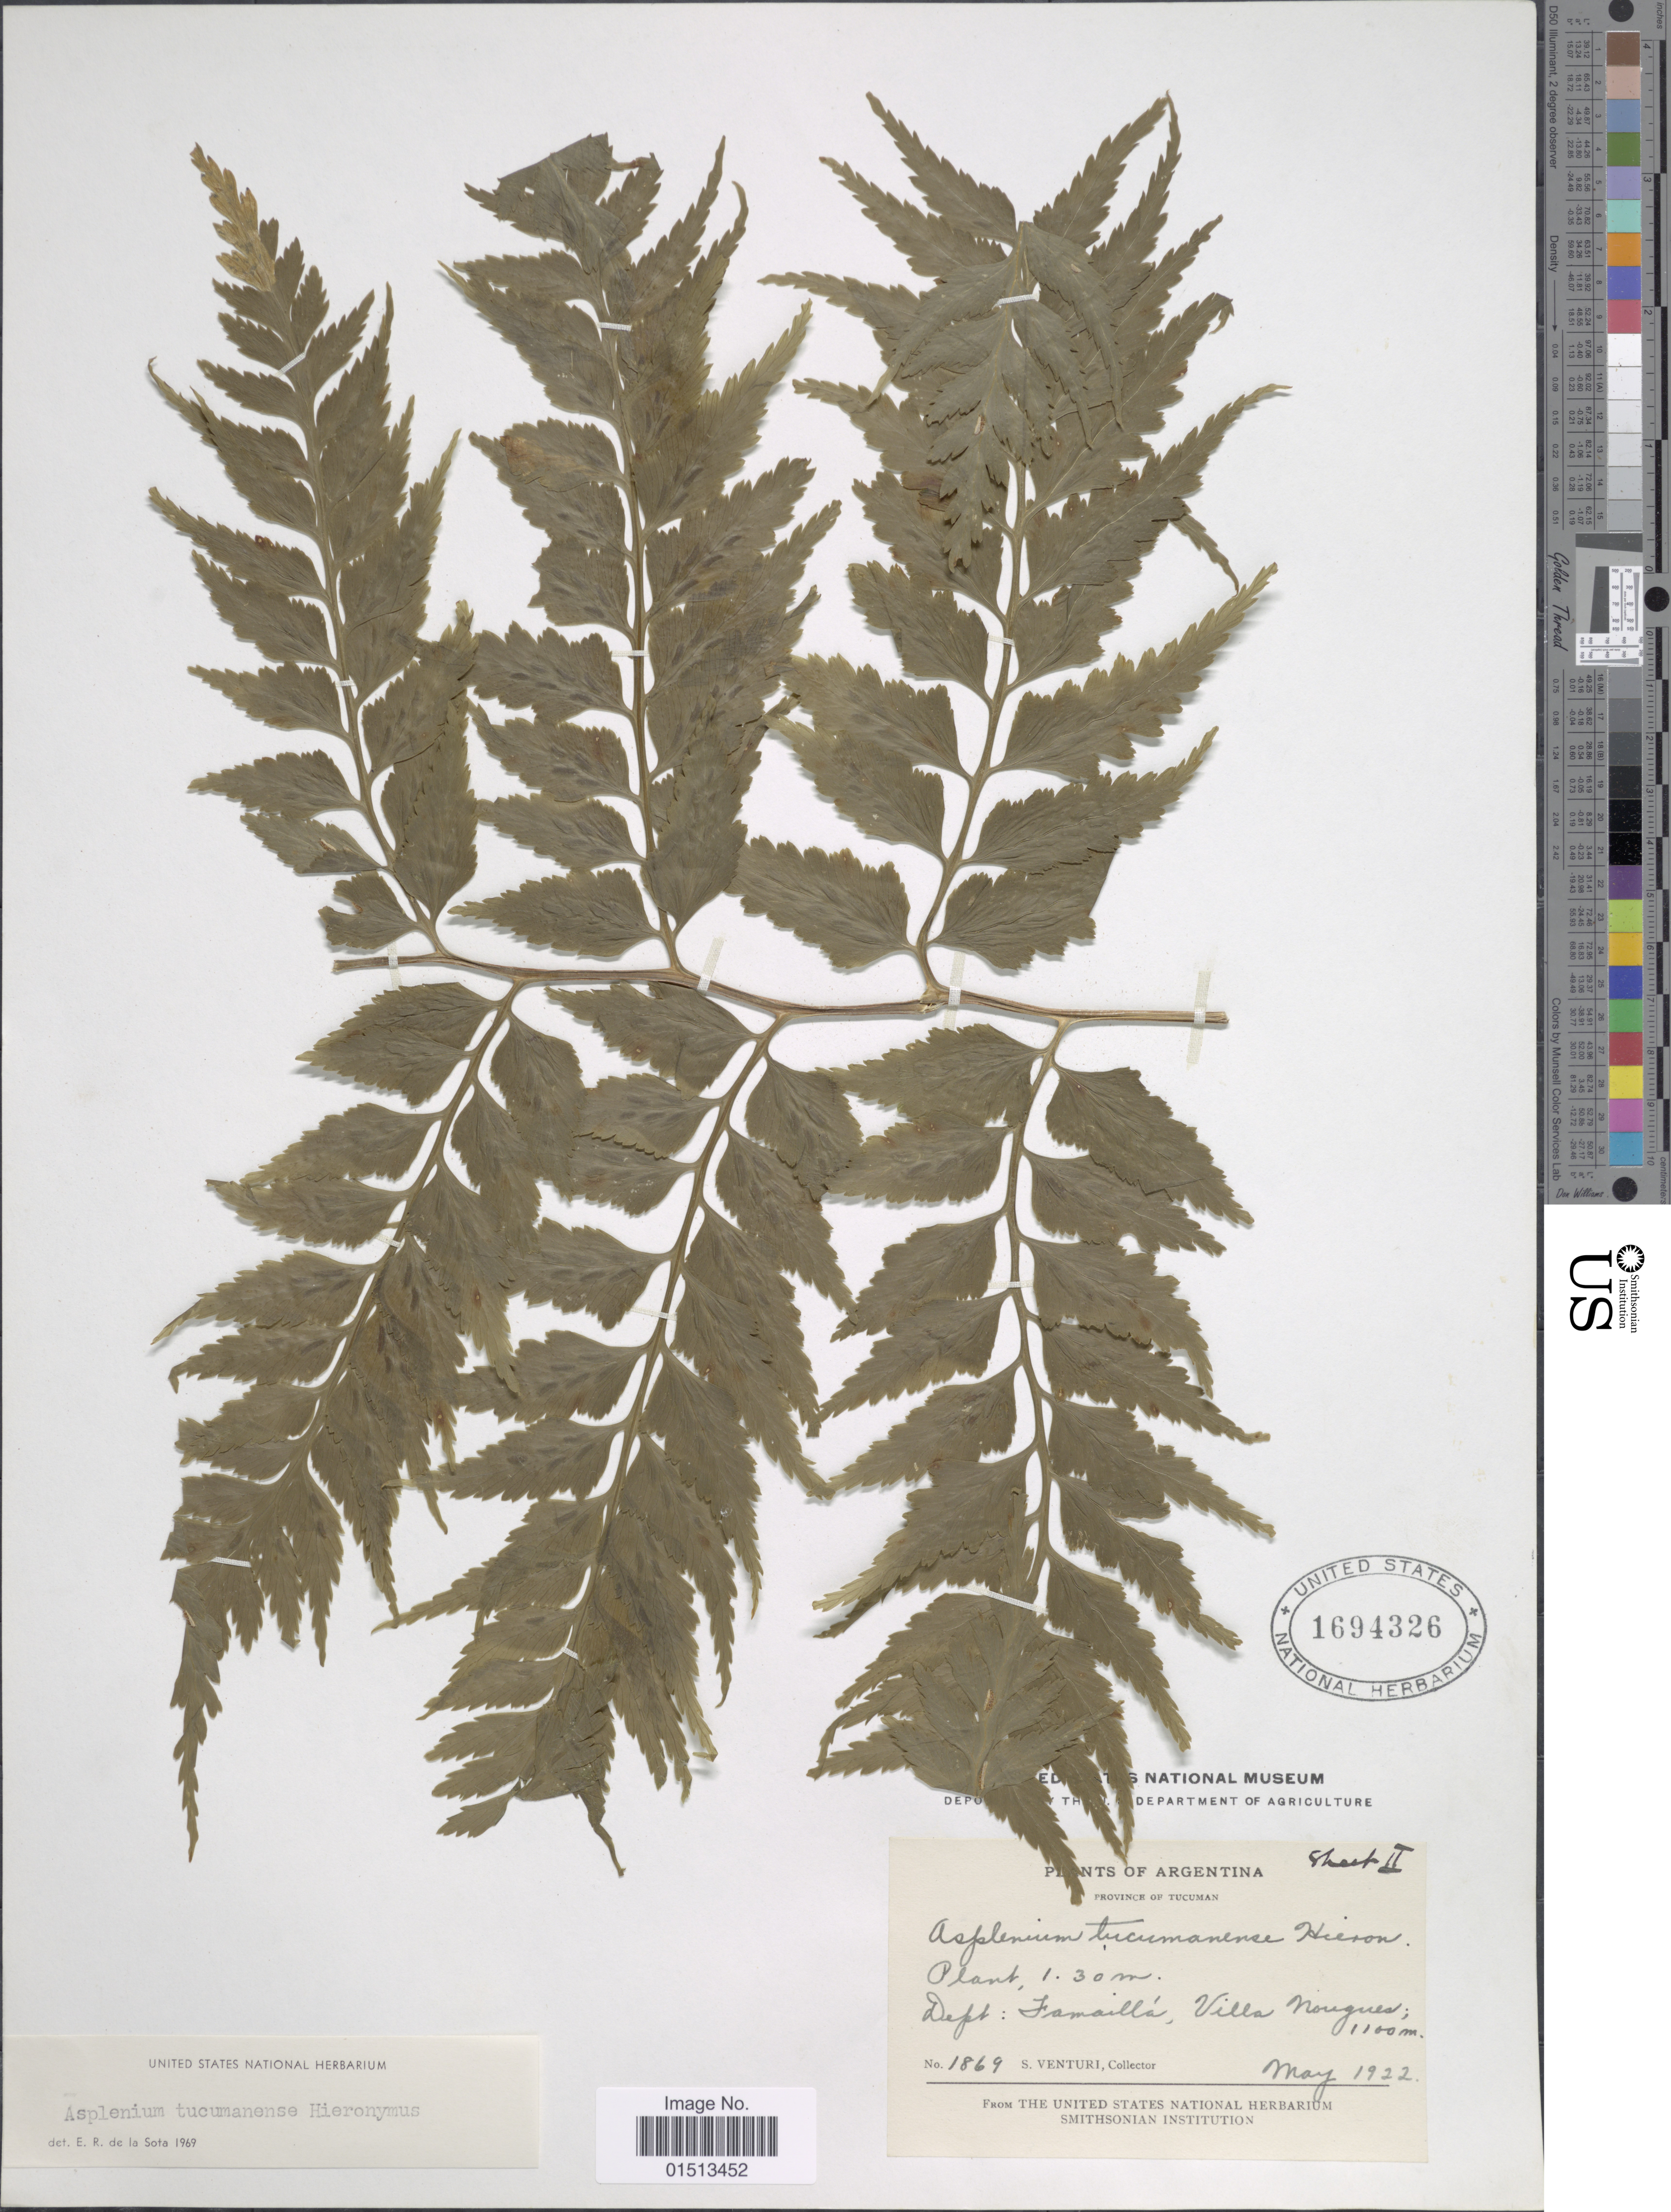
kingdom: Plantae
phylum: Tracheophyta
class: Polypodiopsida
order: Polypodiales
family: Aspleniaceae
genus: Asplenium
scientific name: Asplenium tucumanense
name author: Hieron.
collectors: S. Venturi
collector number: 1869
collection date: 1922-05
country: Argentina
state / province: Tucuman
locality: Dept. Jamailá, Villa Nougués.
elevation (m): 1100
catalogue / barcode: US 1694326